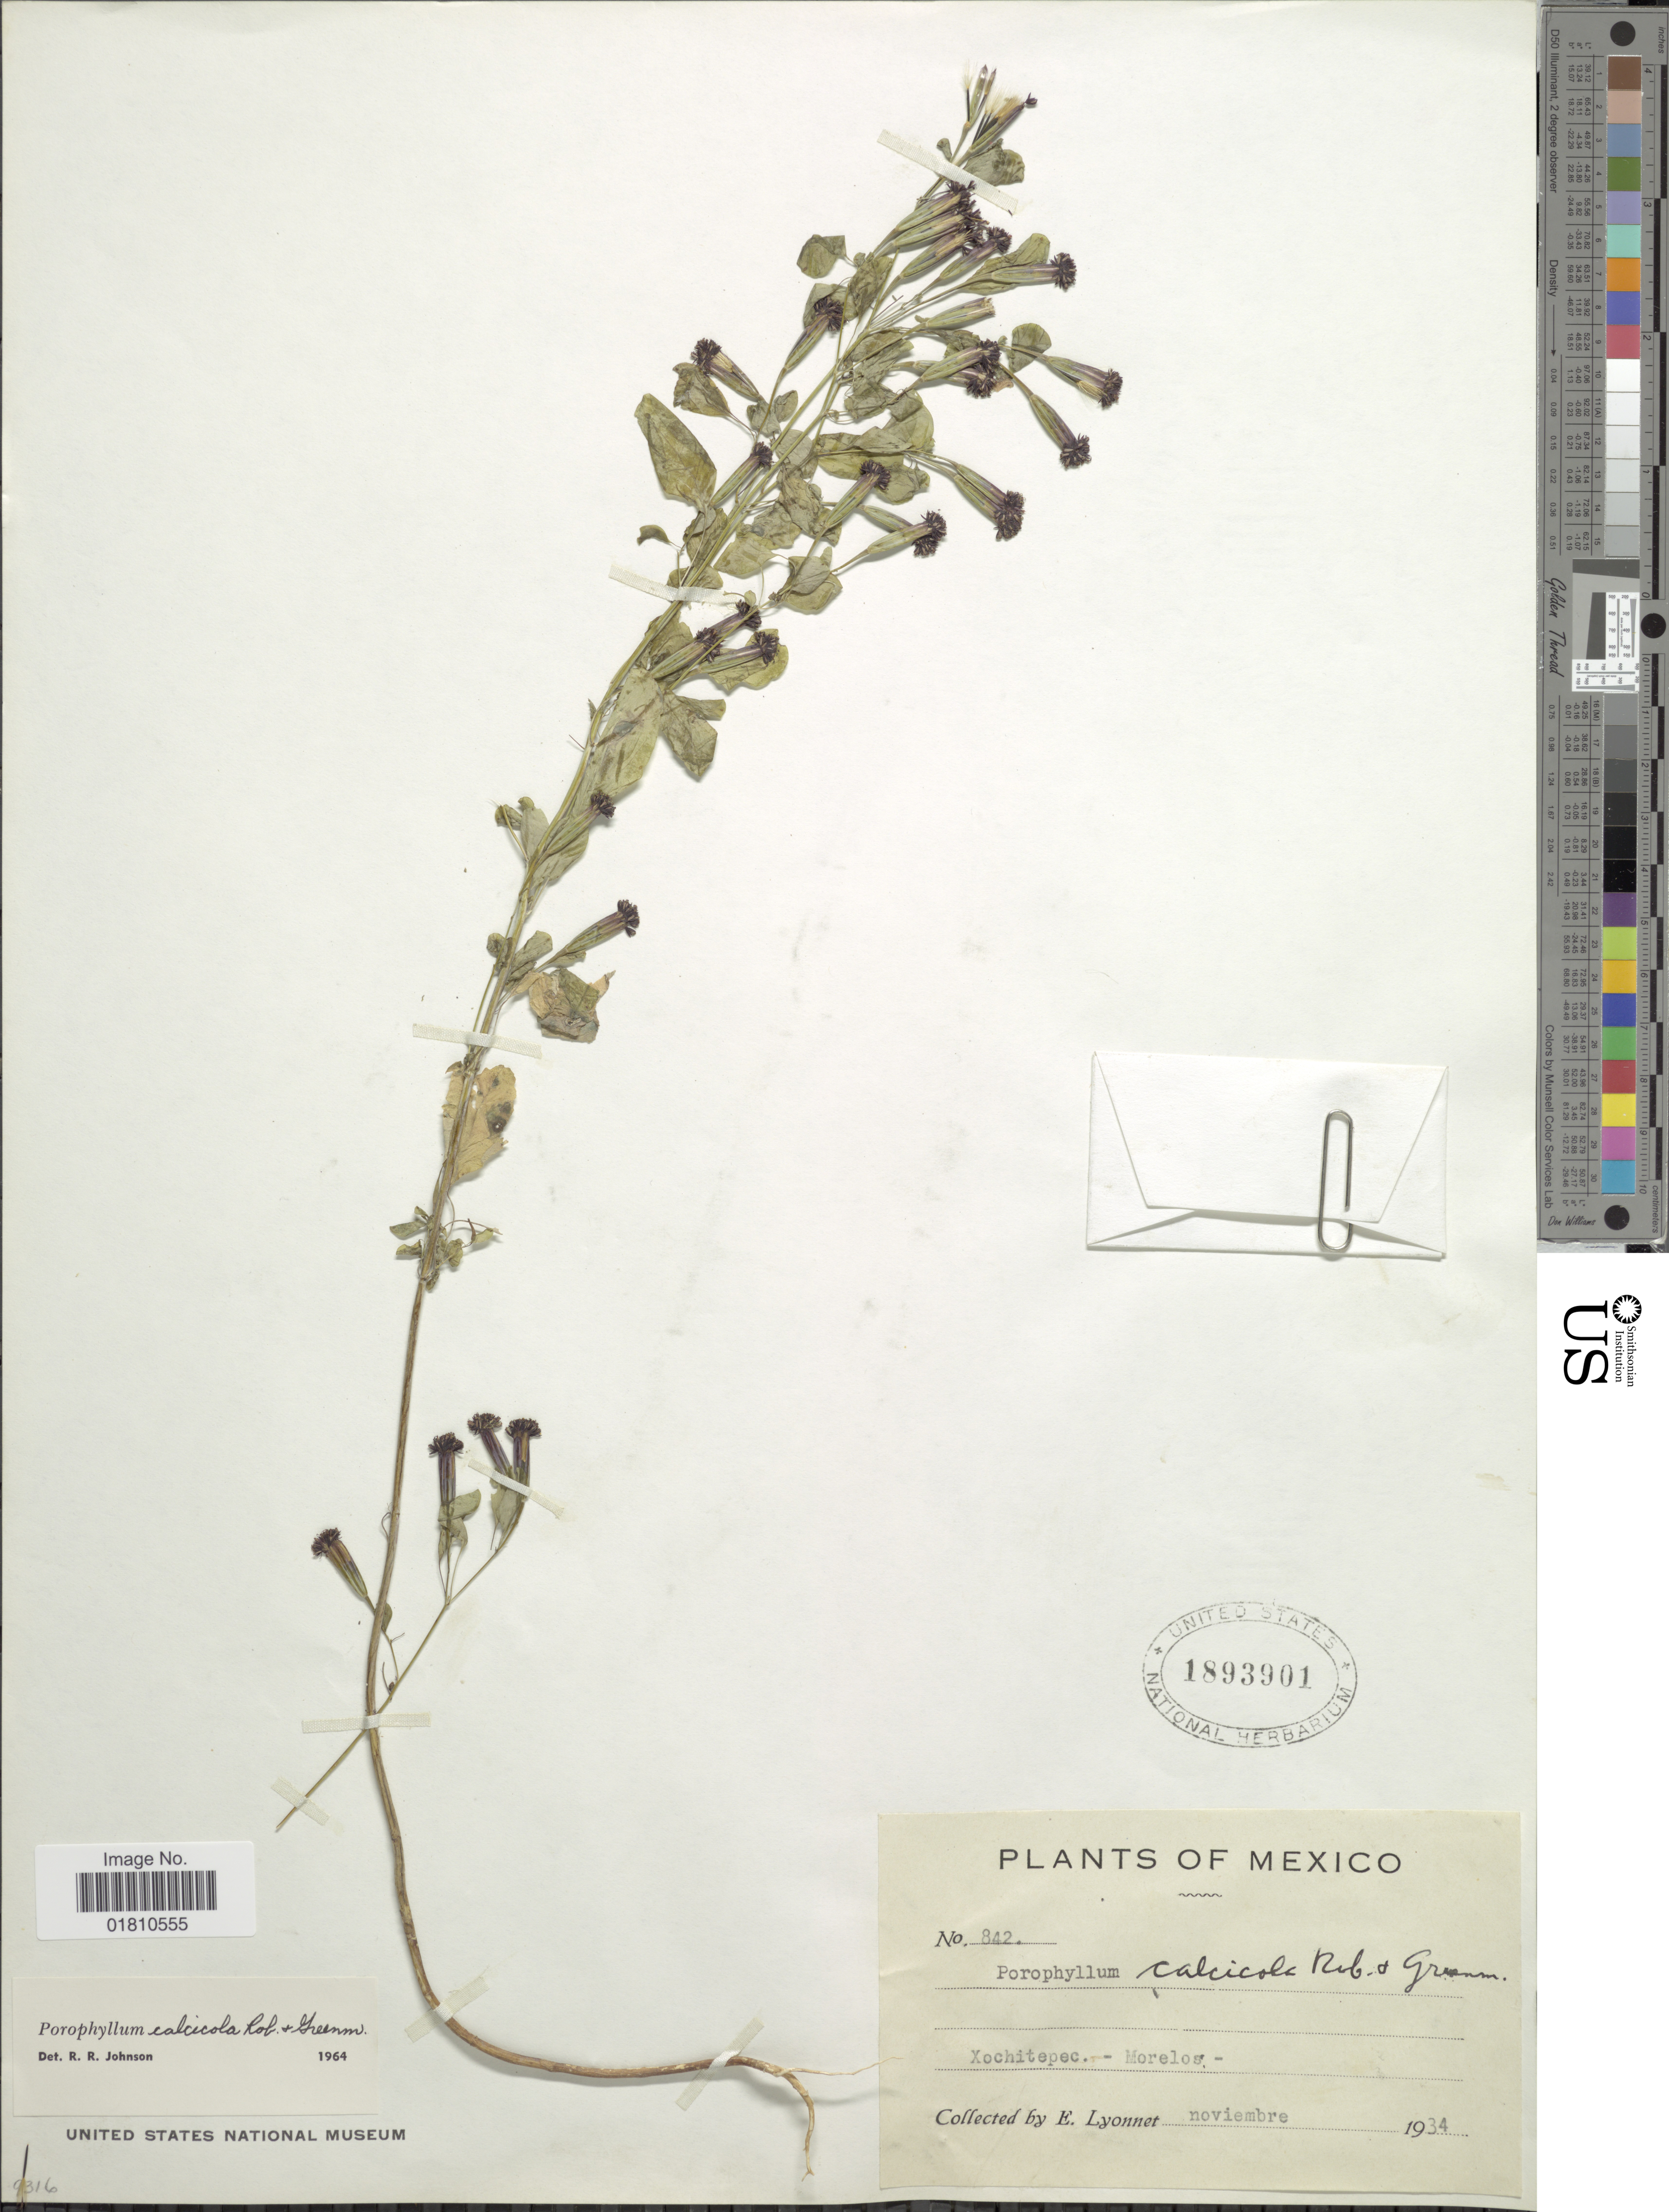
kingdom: Plantae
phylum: Tracheophyta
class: Magnoliopsida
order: Asterales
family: Asteraceae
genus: Porophyllum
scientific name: Porophyllum calcicola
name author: B.L. Rob. & Greenm.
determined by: Anzuinelli, M.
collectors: E. Lyonnet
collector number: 842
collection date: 1934-11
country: Mexico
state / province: Morelos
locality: Xochitepec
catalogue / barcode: US 1893901